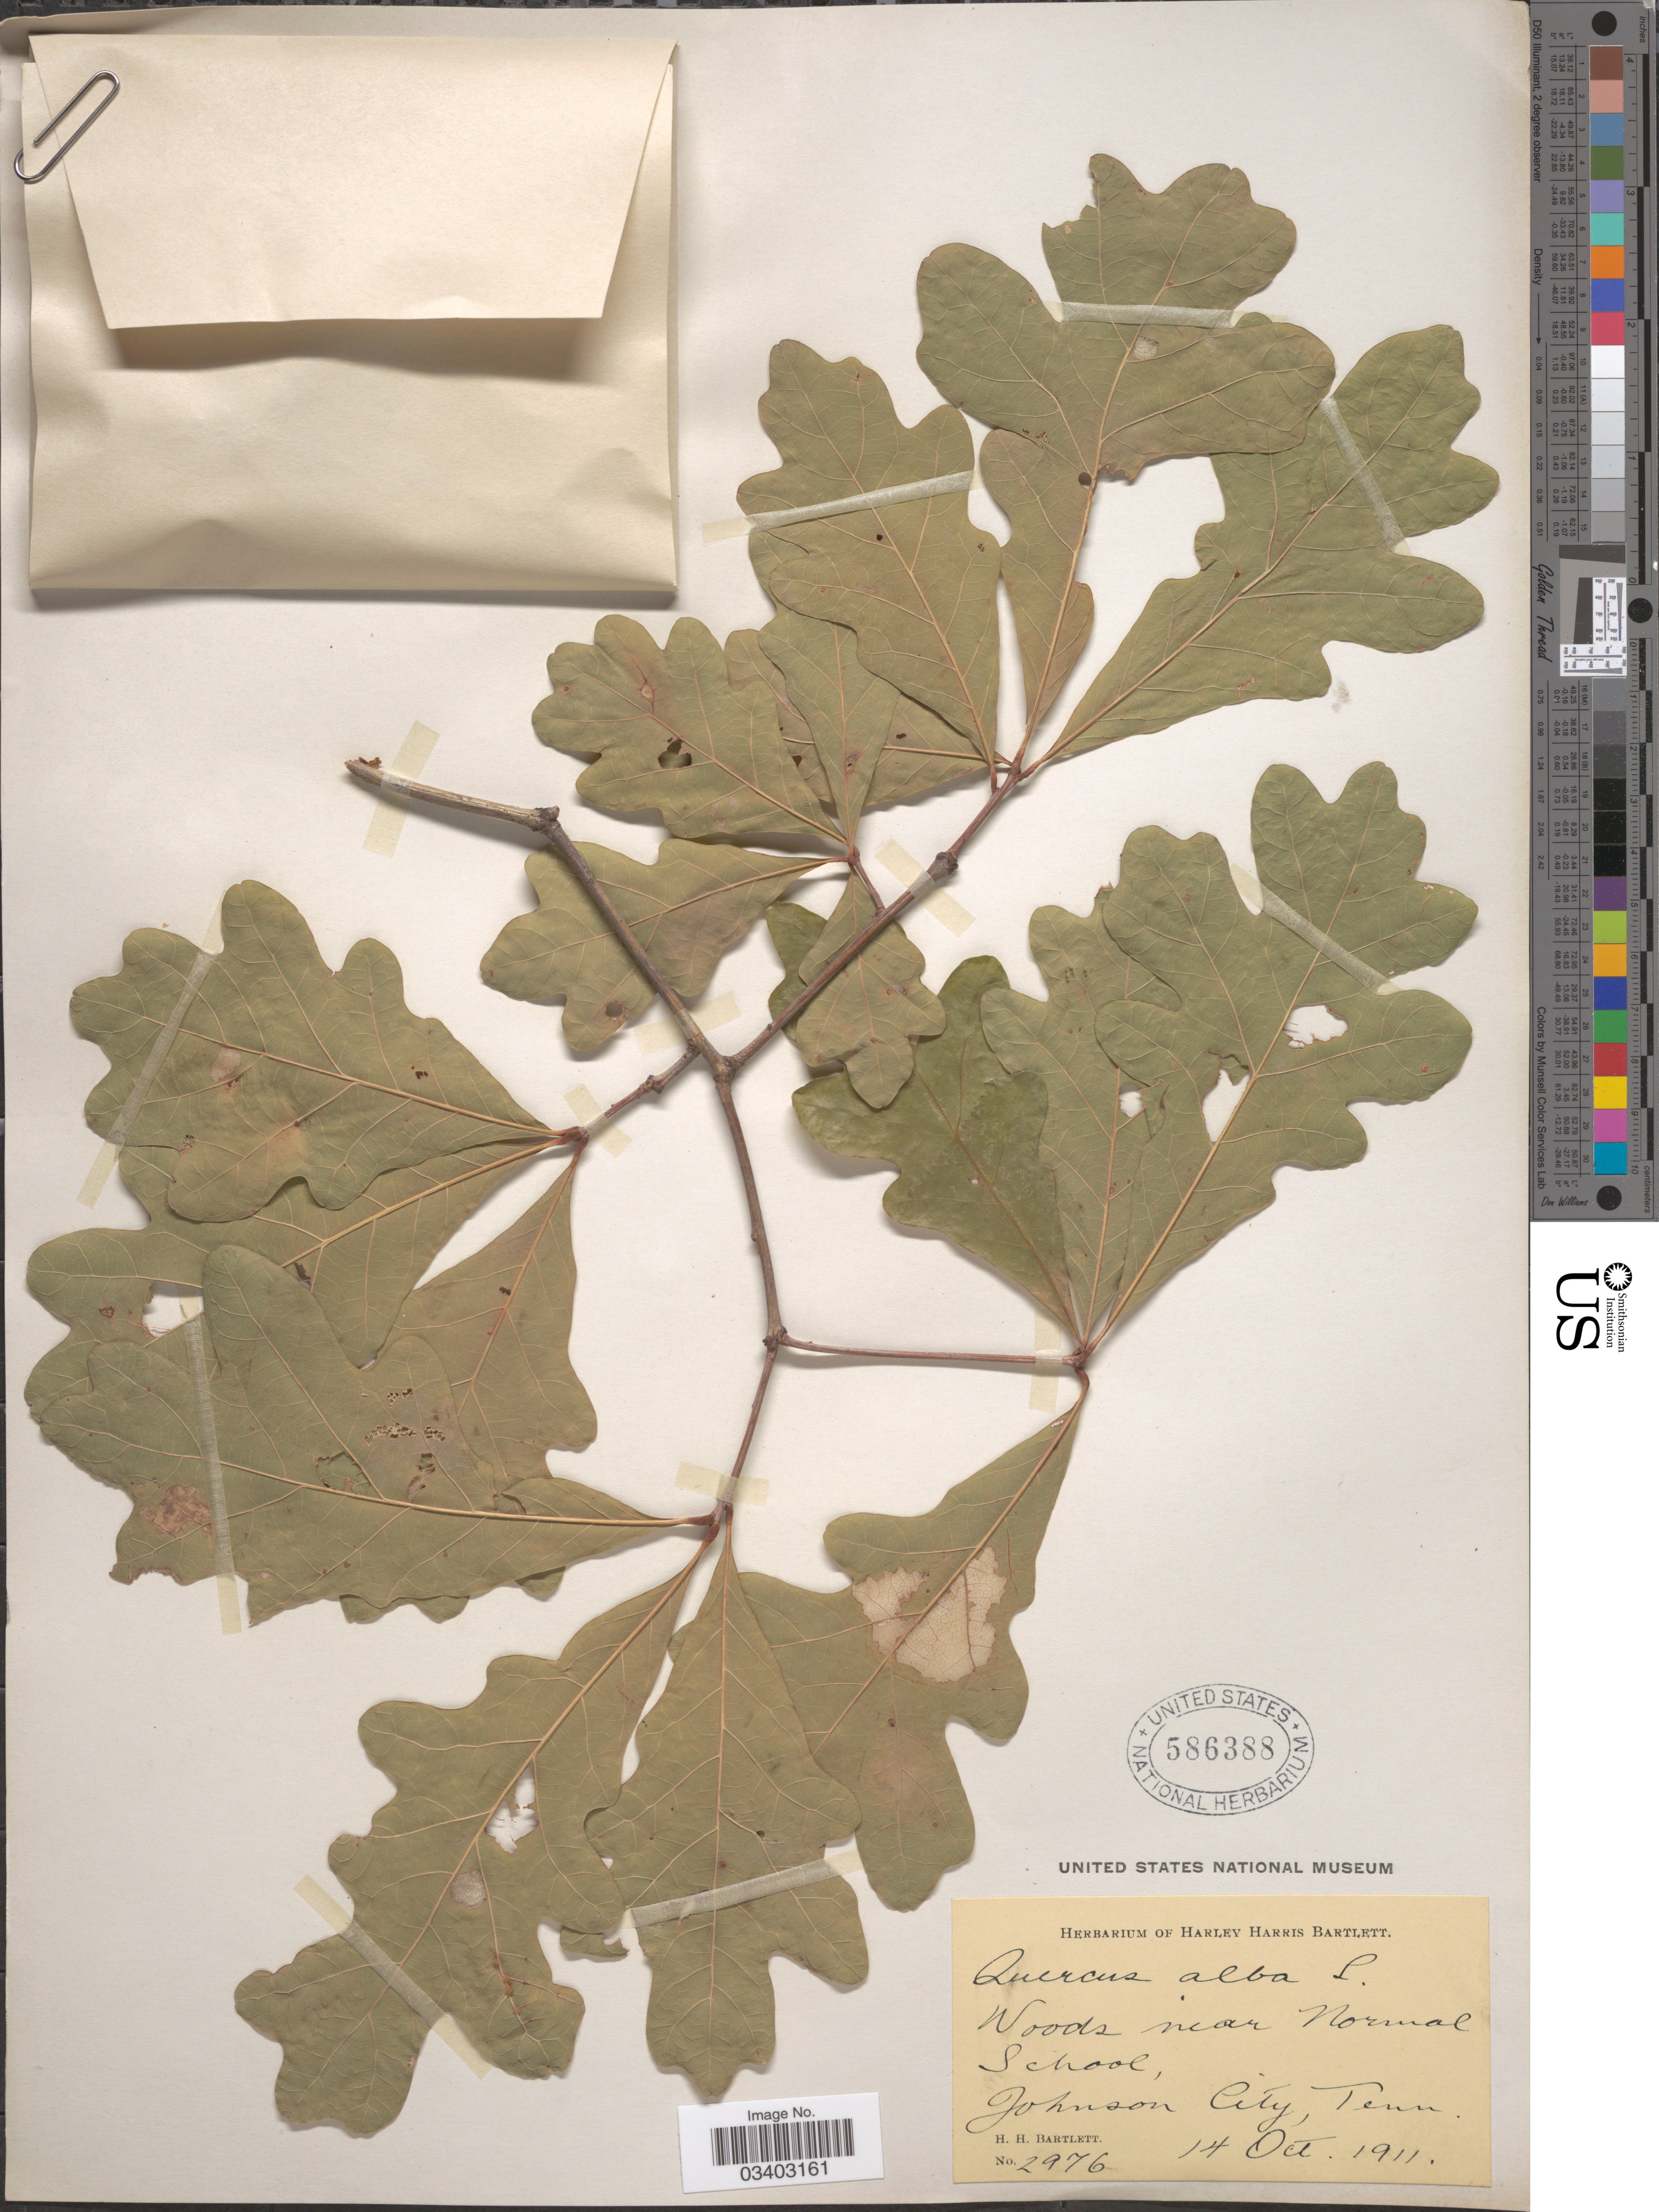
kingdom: Plantae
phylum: Tracheophyta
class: Magnoliopsida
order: Fagales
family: Fagaceae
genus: Quercus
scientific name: Quercus alba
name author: L.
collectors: H. H. Bartlett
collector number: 2976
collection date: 1911-10-14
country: United States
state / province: Tennessee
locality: Woods, near Normal School, Johnson City.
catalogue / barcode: US 586388